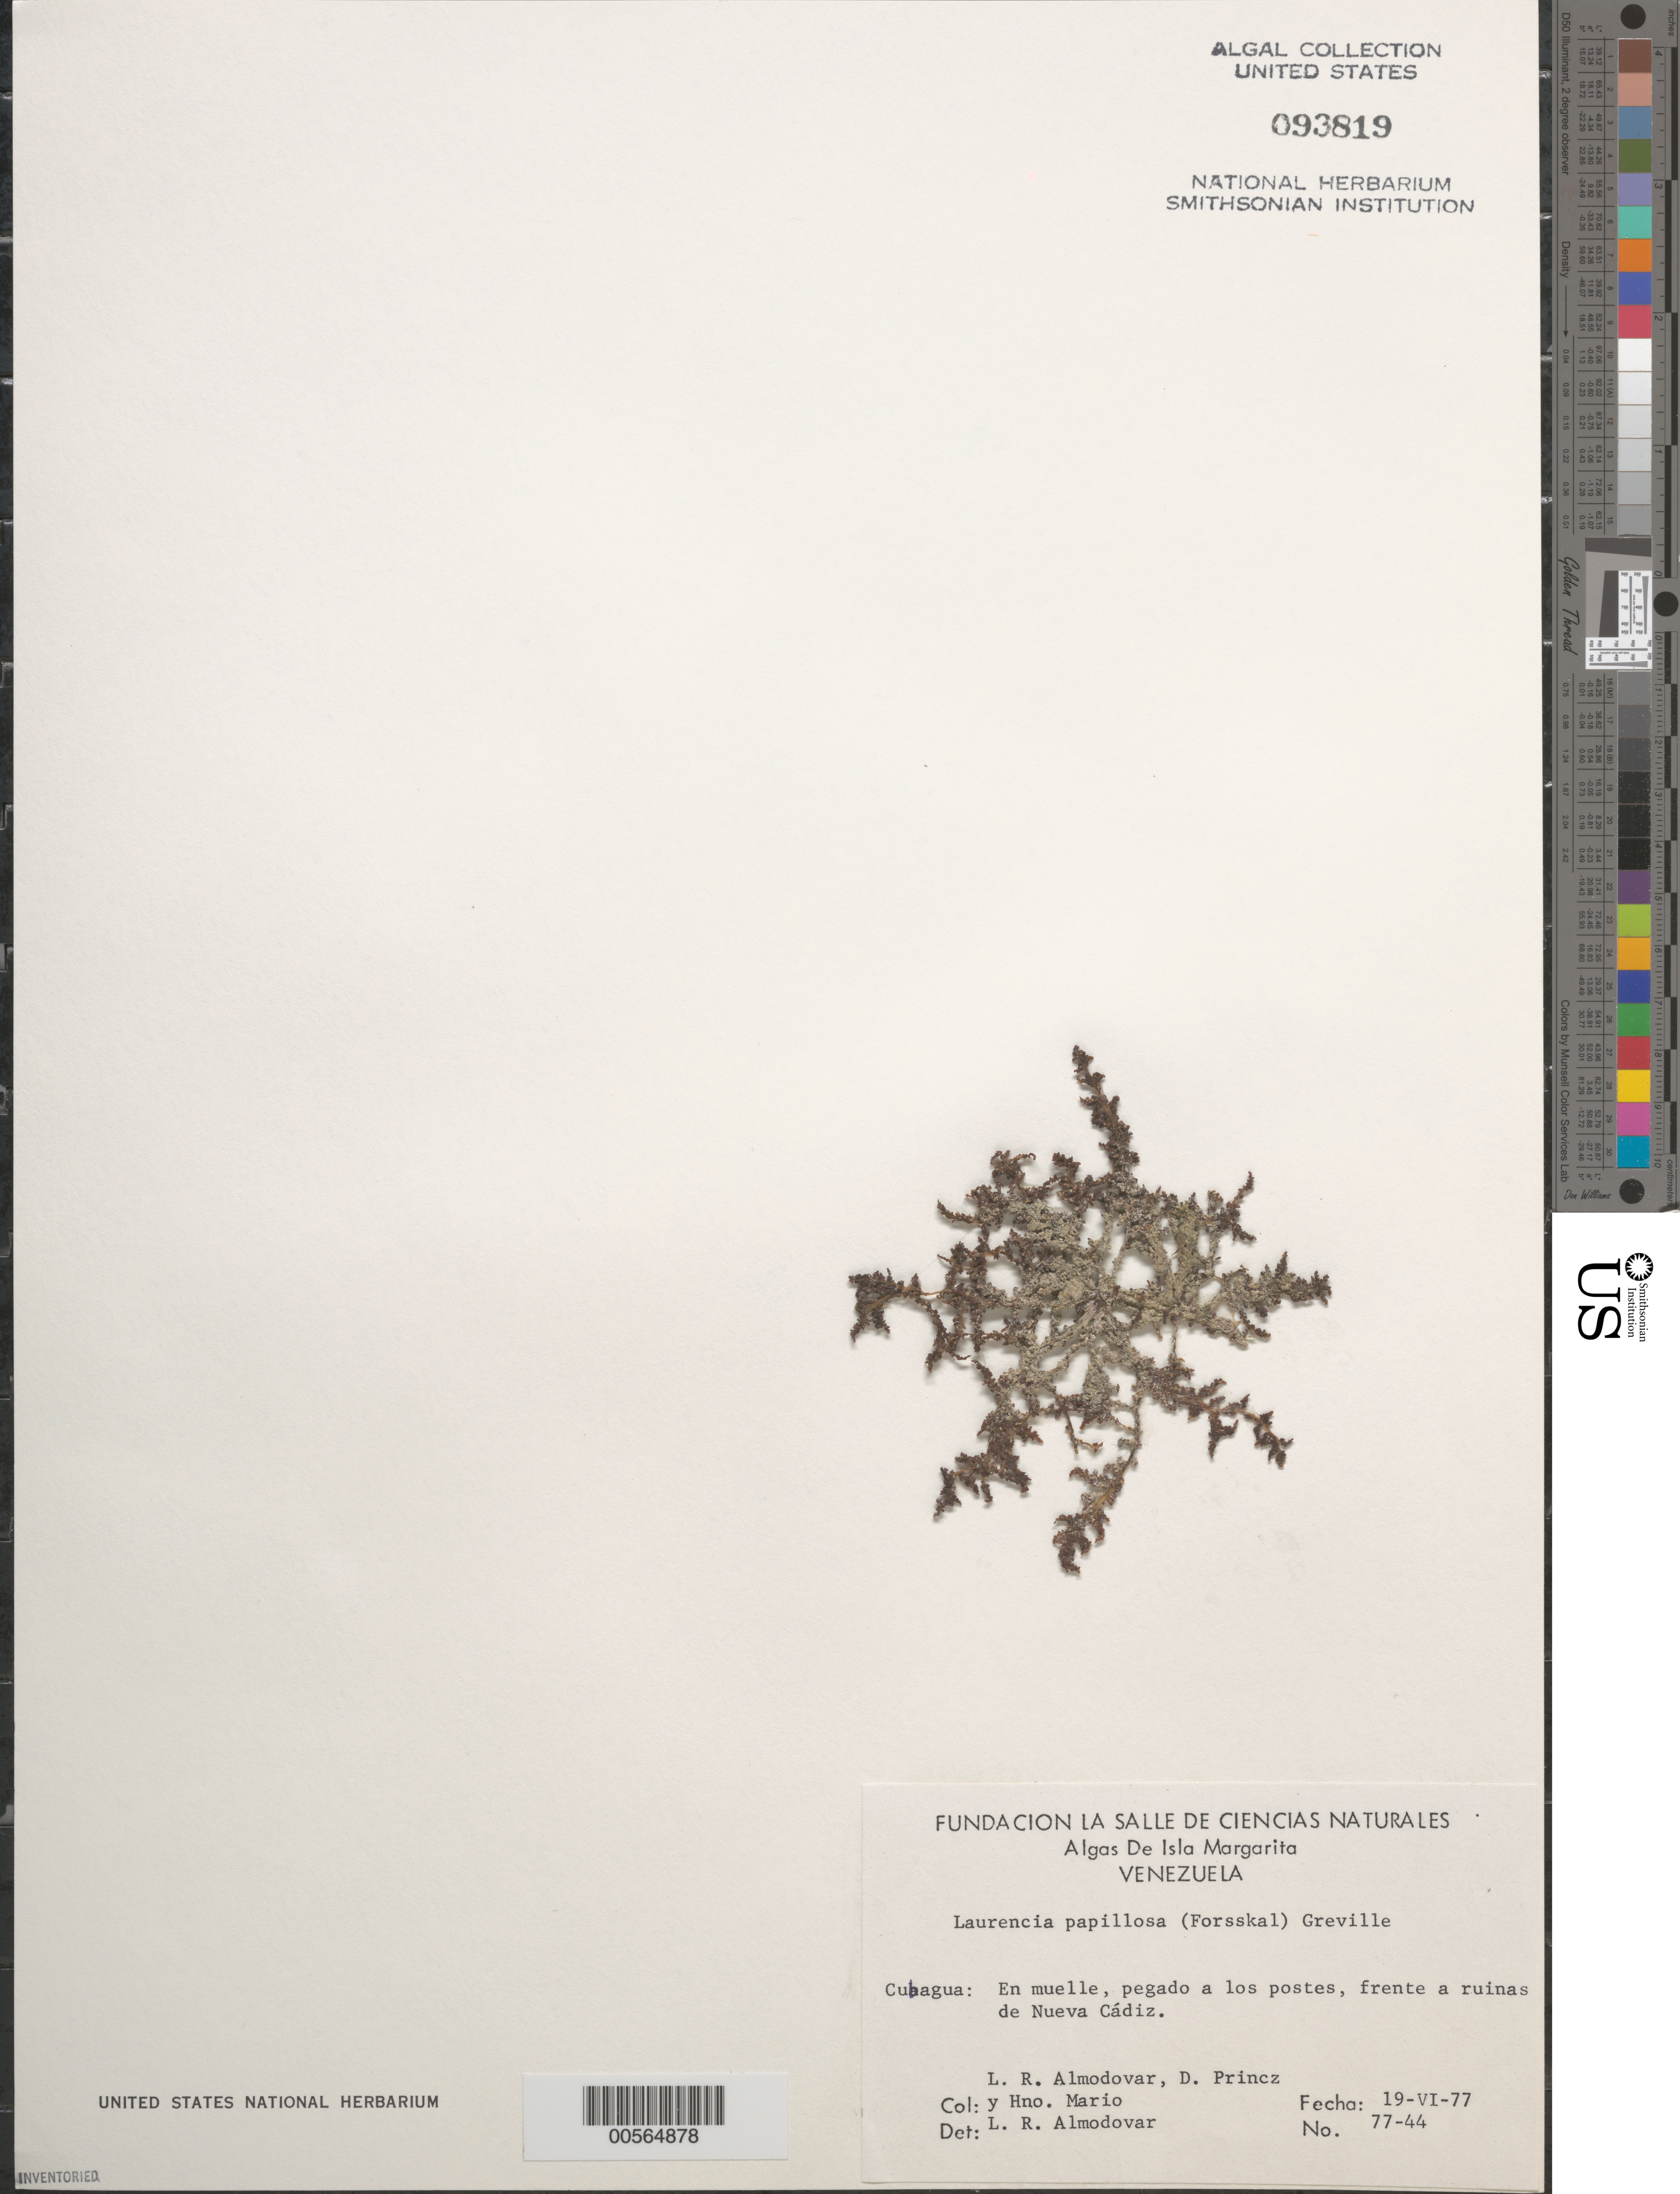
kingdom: Plantae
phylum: Rhodophyta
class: Florideophyceae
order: Ceramiales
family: Rhodomelaceae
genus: Palisada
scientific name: Palisada perforata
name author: (Bory) K.W. Nam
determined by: Algae name updating Project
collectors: L. Almodovar, D. Princz & H. Mario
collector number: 77-44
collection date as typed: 19 Jun 1977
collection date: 1977-06-19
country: Venezuela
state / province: Nueva Esparta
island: Cubagua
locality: Nueva Cadiz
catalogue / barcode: US 93819